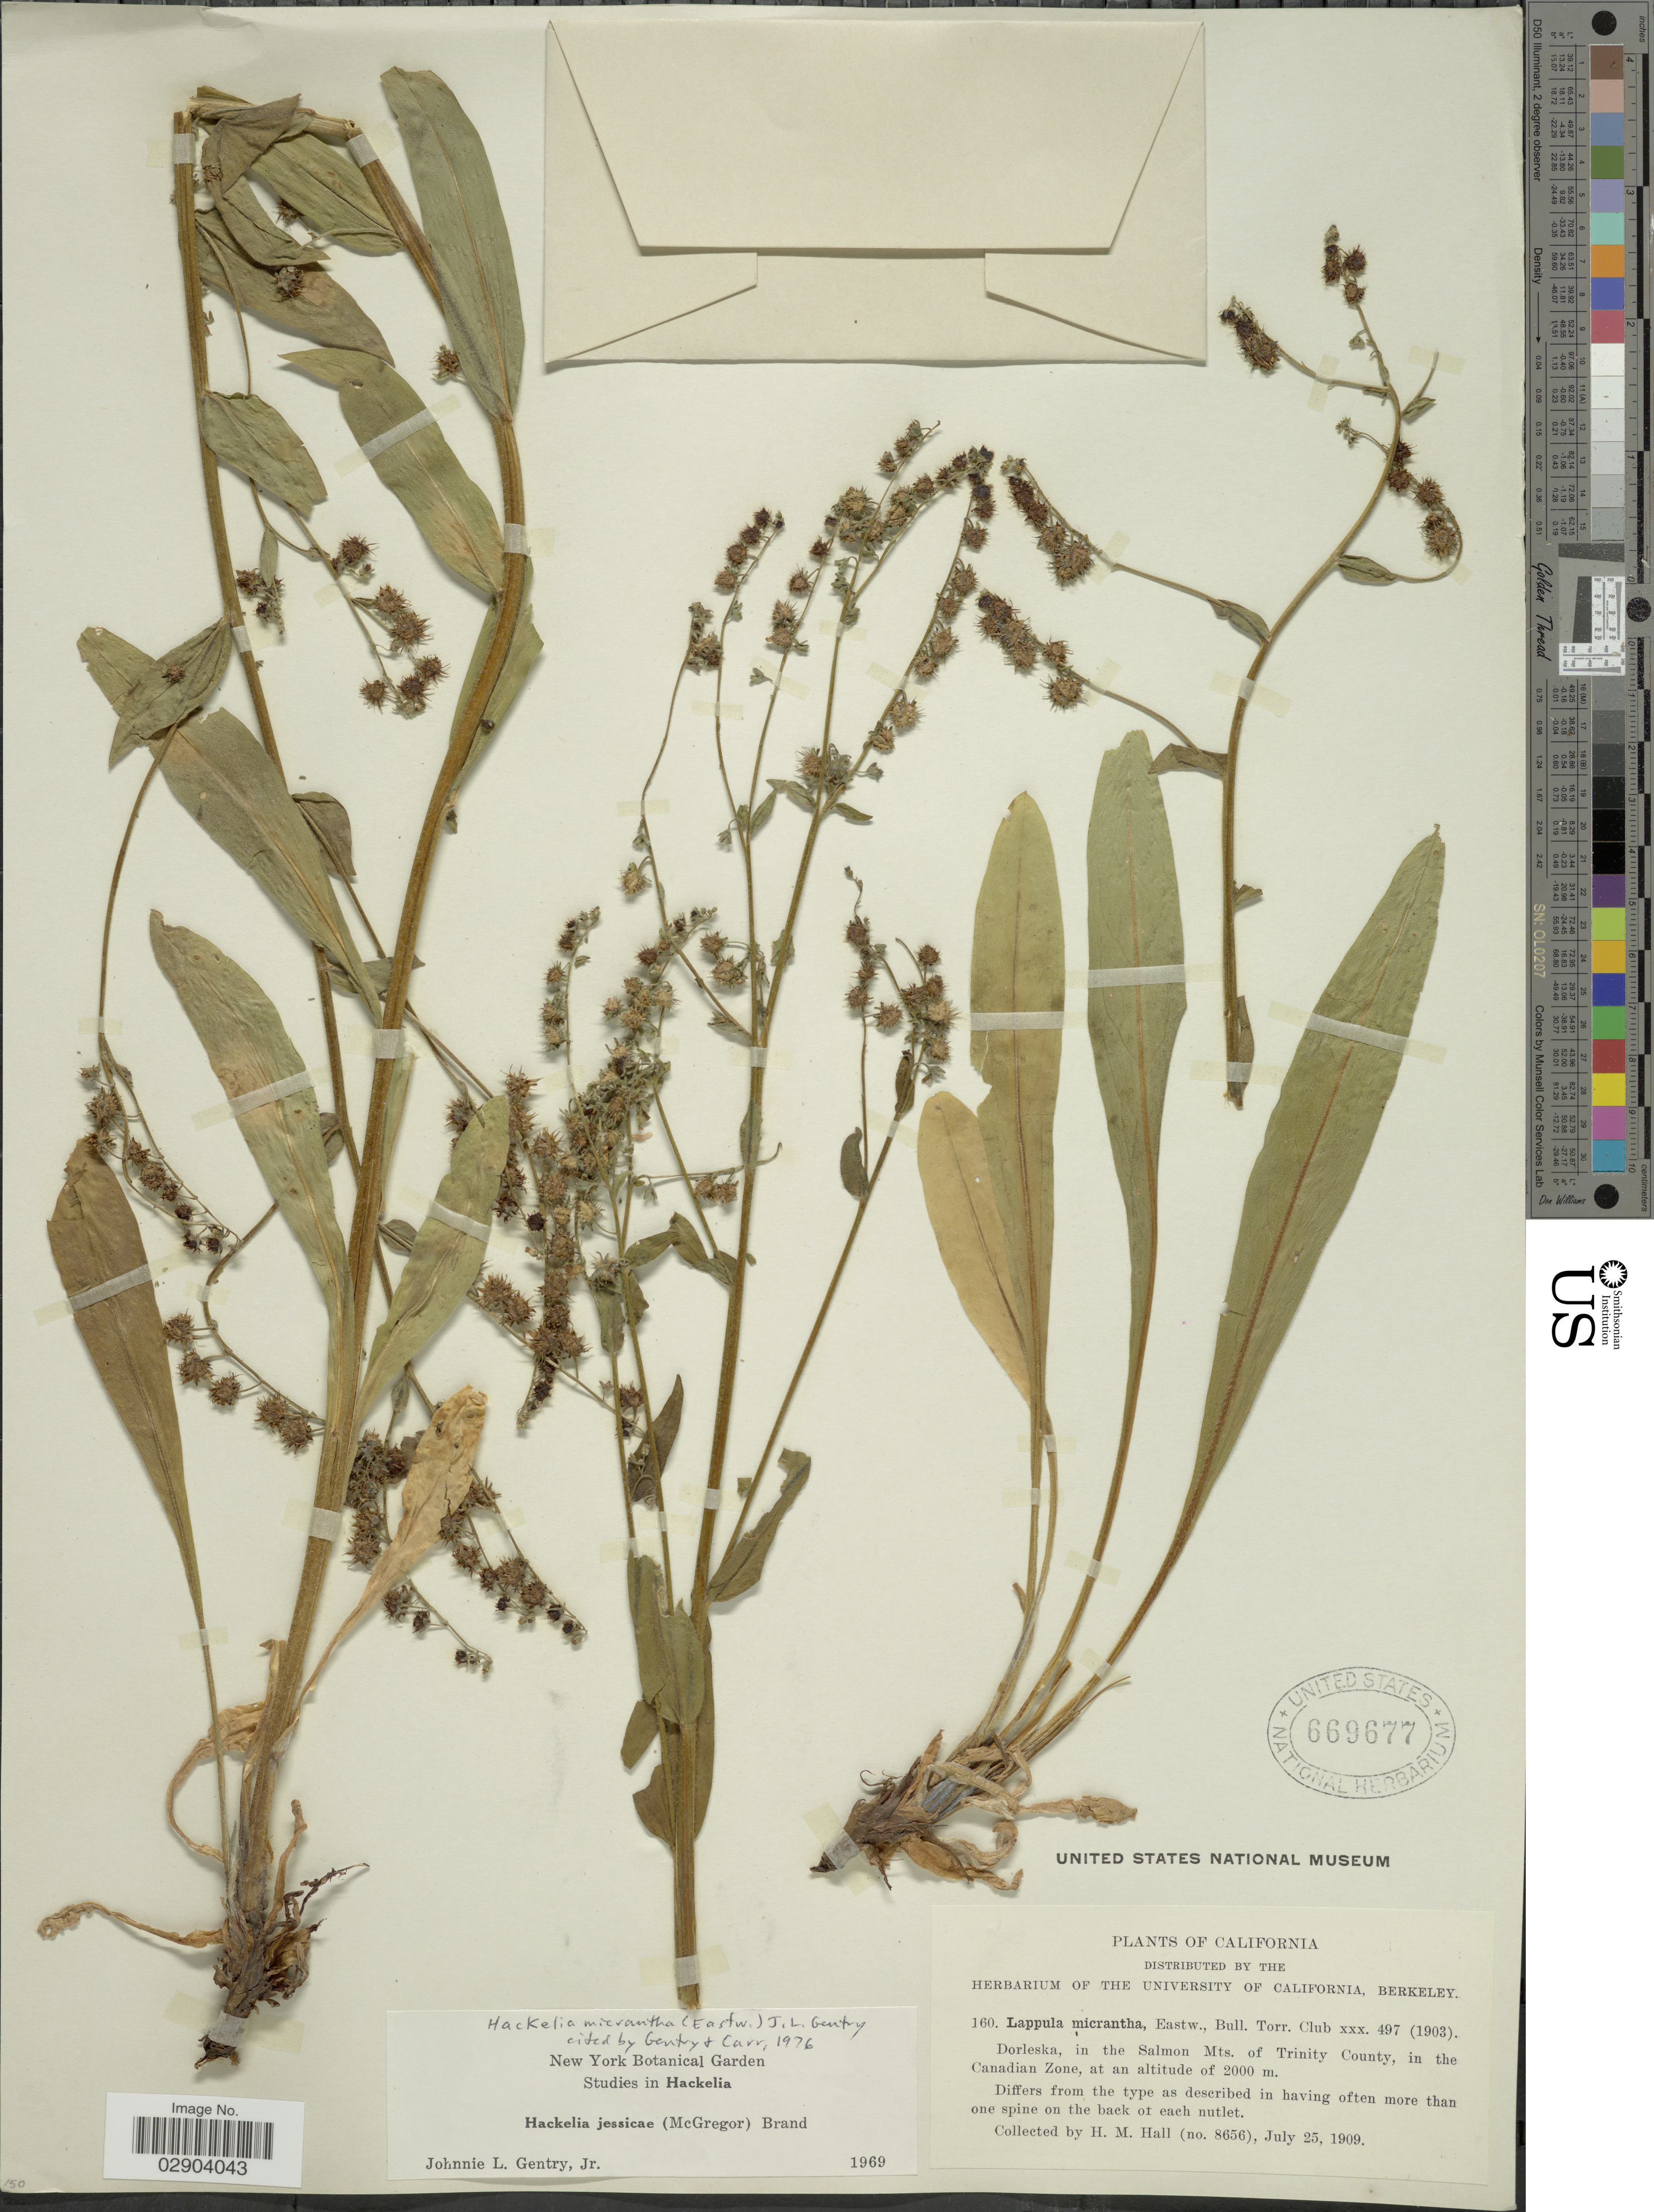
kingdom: Plantae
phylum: Tracheophyta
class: Magnoliopsida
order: Boraginales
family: Boraginaceae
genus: Hackelia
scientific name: Hackelia micrantha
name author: (Eastw.) J.L. Gentry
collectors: H. M. Hall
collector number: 8656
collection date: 1909-07-25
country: United States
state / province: California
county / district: Trinity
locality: Dorleska, in the Salmon Mts. of Trinity County, in the Canadian Zone.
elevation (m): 2000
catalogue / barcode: US 669677